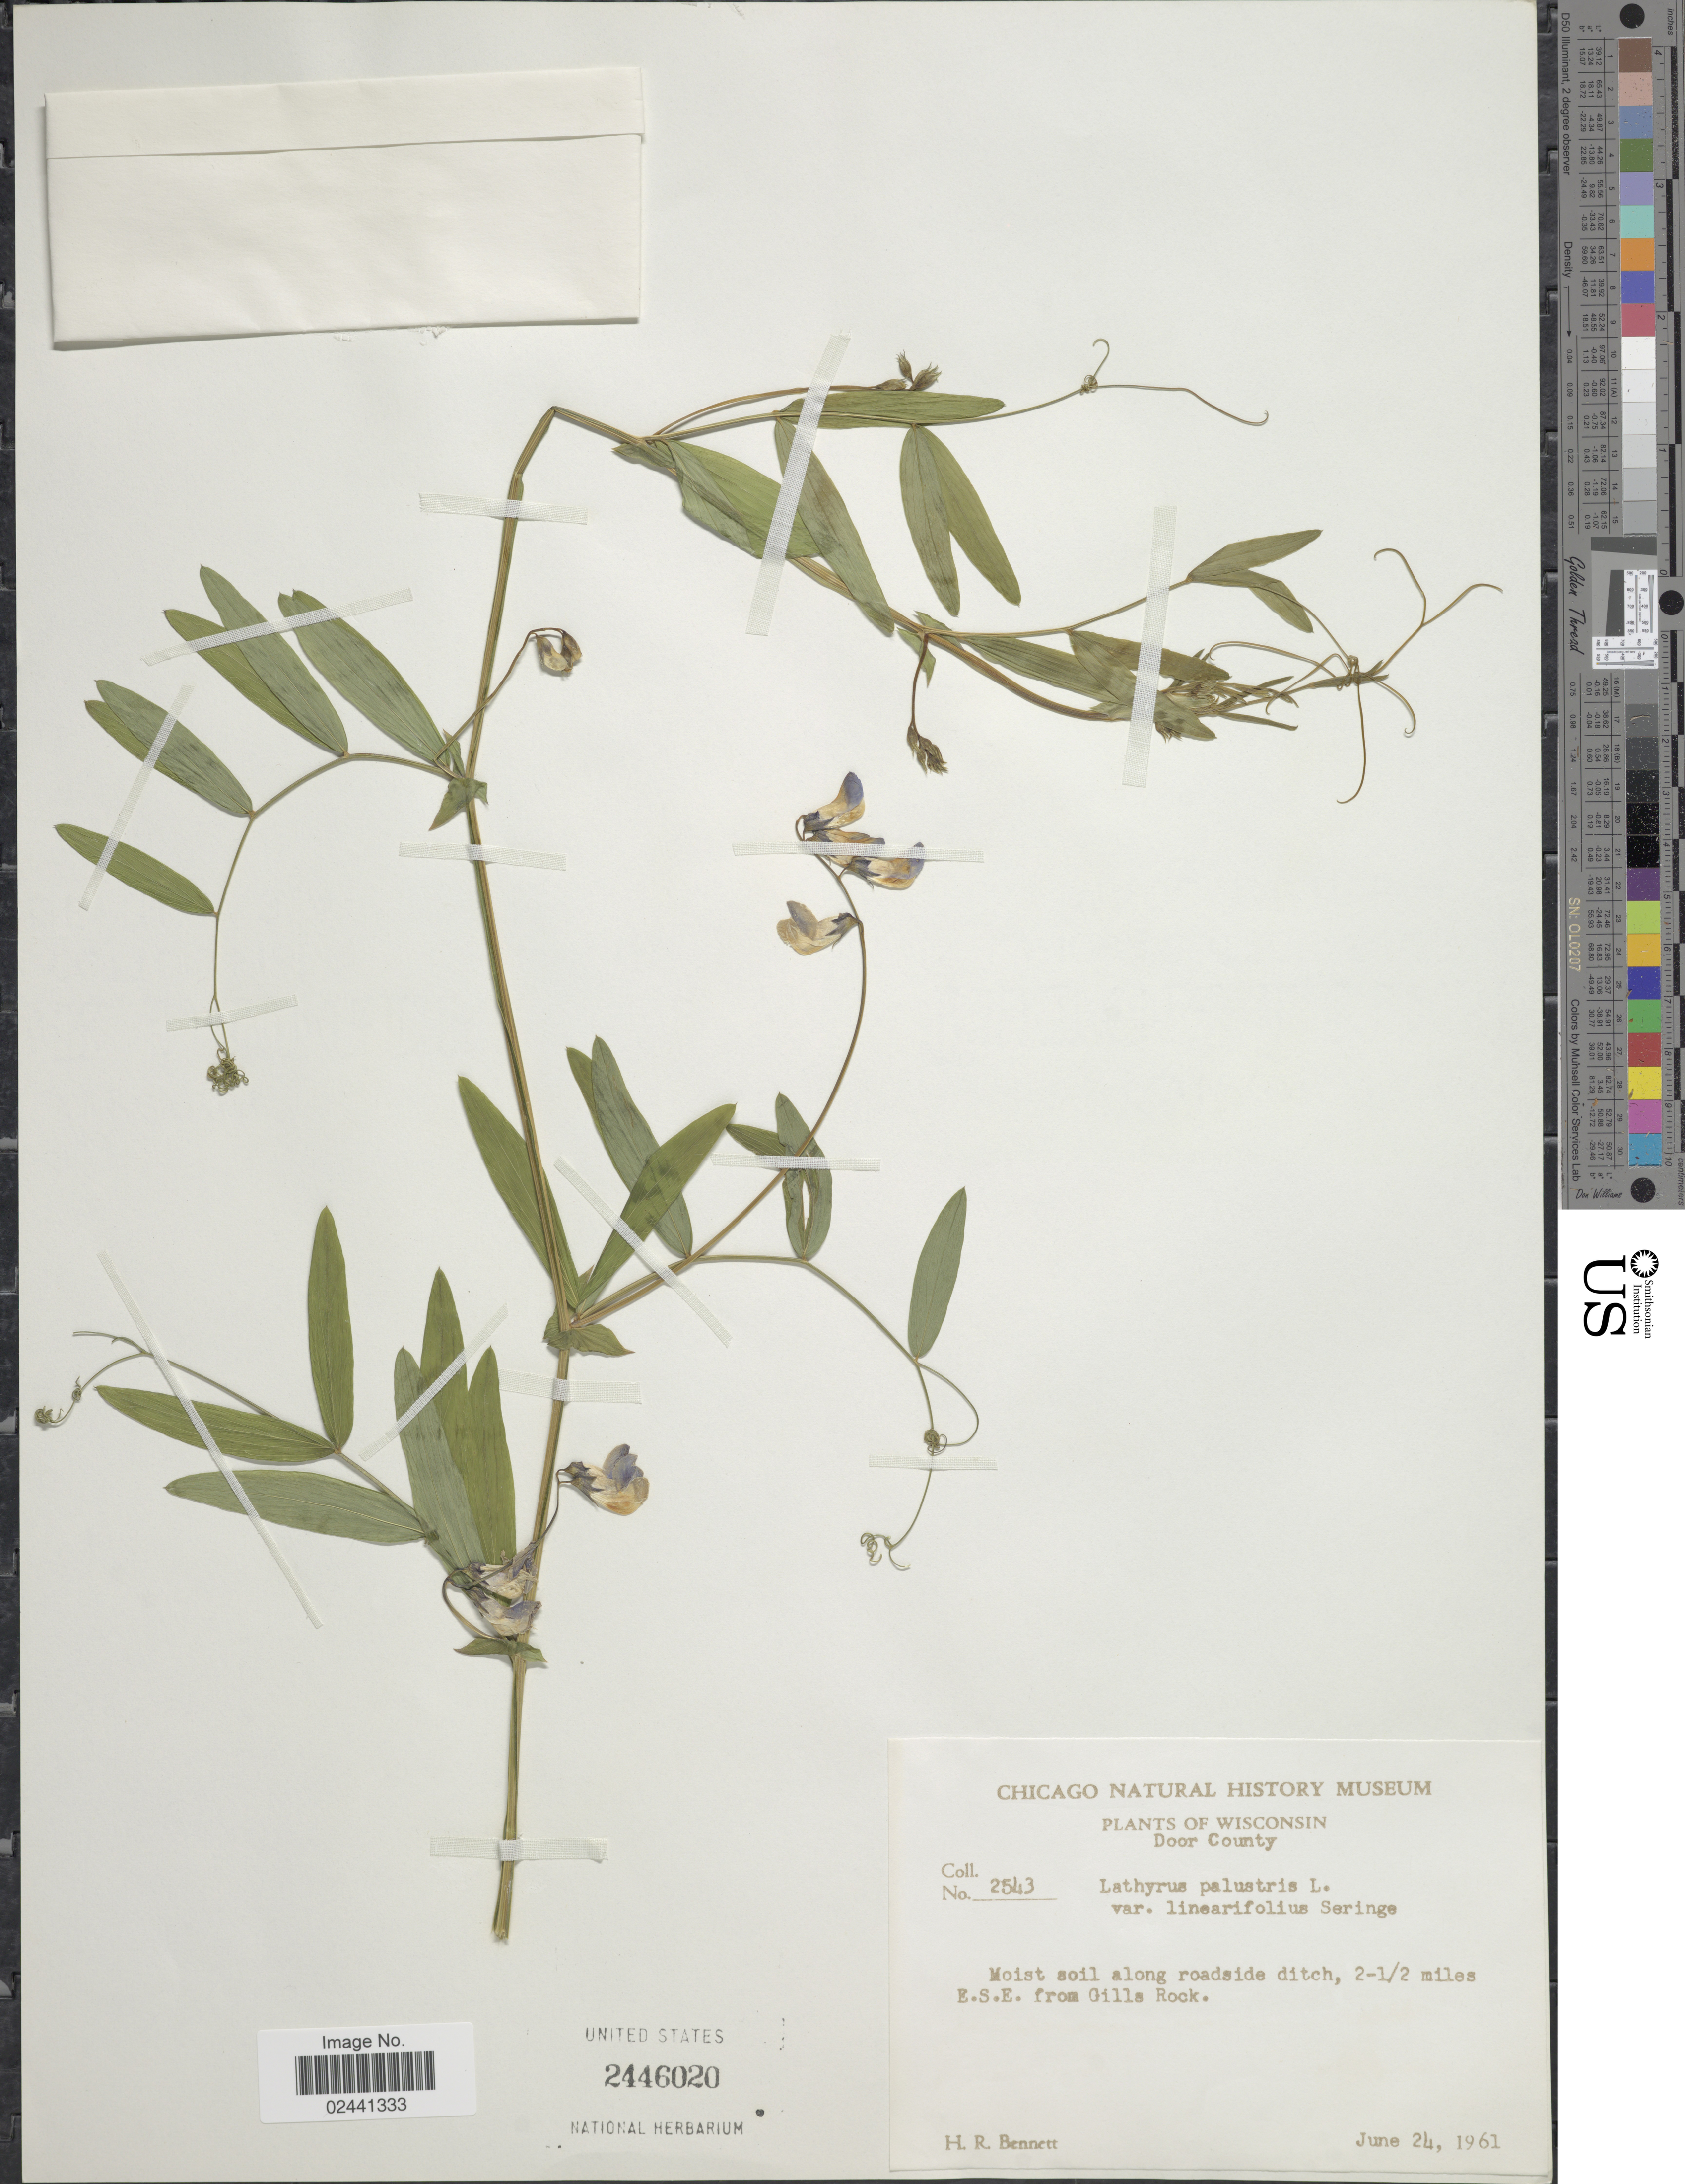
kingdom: Plantae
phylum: Tracheophyta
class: Magnoliopsida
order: Fabales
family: Fabaceae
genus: Lathyrus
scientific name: Lathyrus palustris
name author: L.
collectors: H. R. Bennett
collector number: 2543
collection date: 1961-06-24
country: United States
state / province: Wisconsin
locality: Door County, Moist soil along roadside ditch, 2-½ miles E.S.E. from Gills Rock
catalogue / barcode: US 2446020